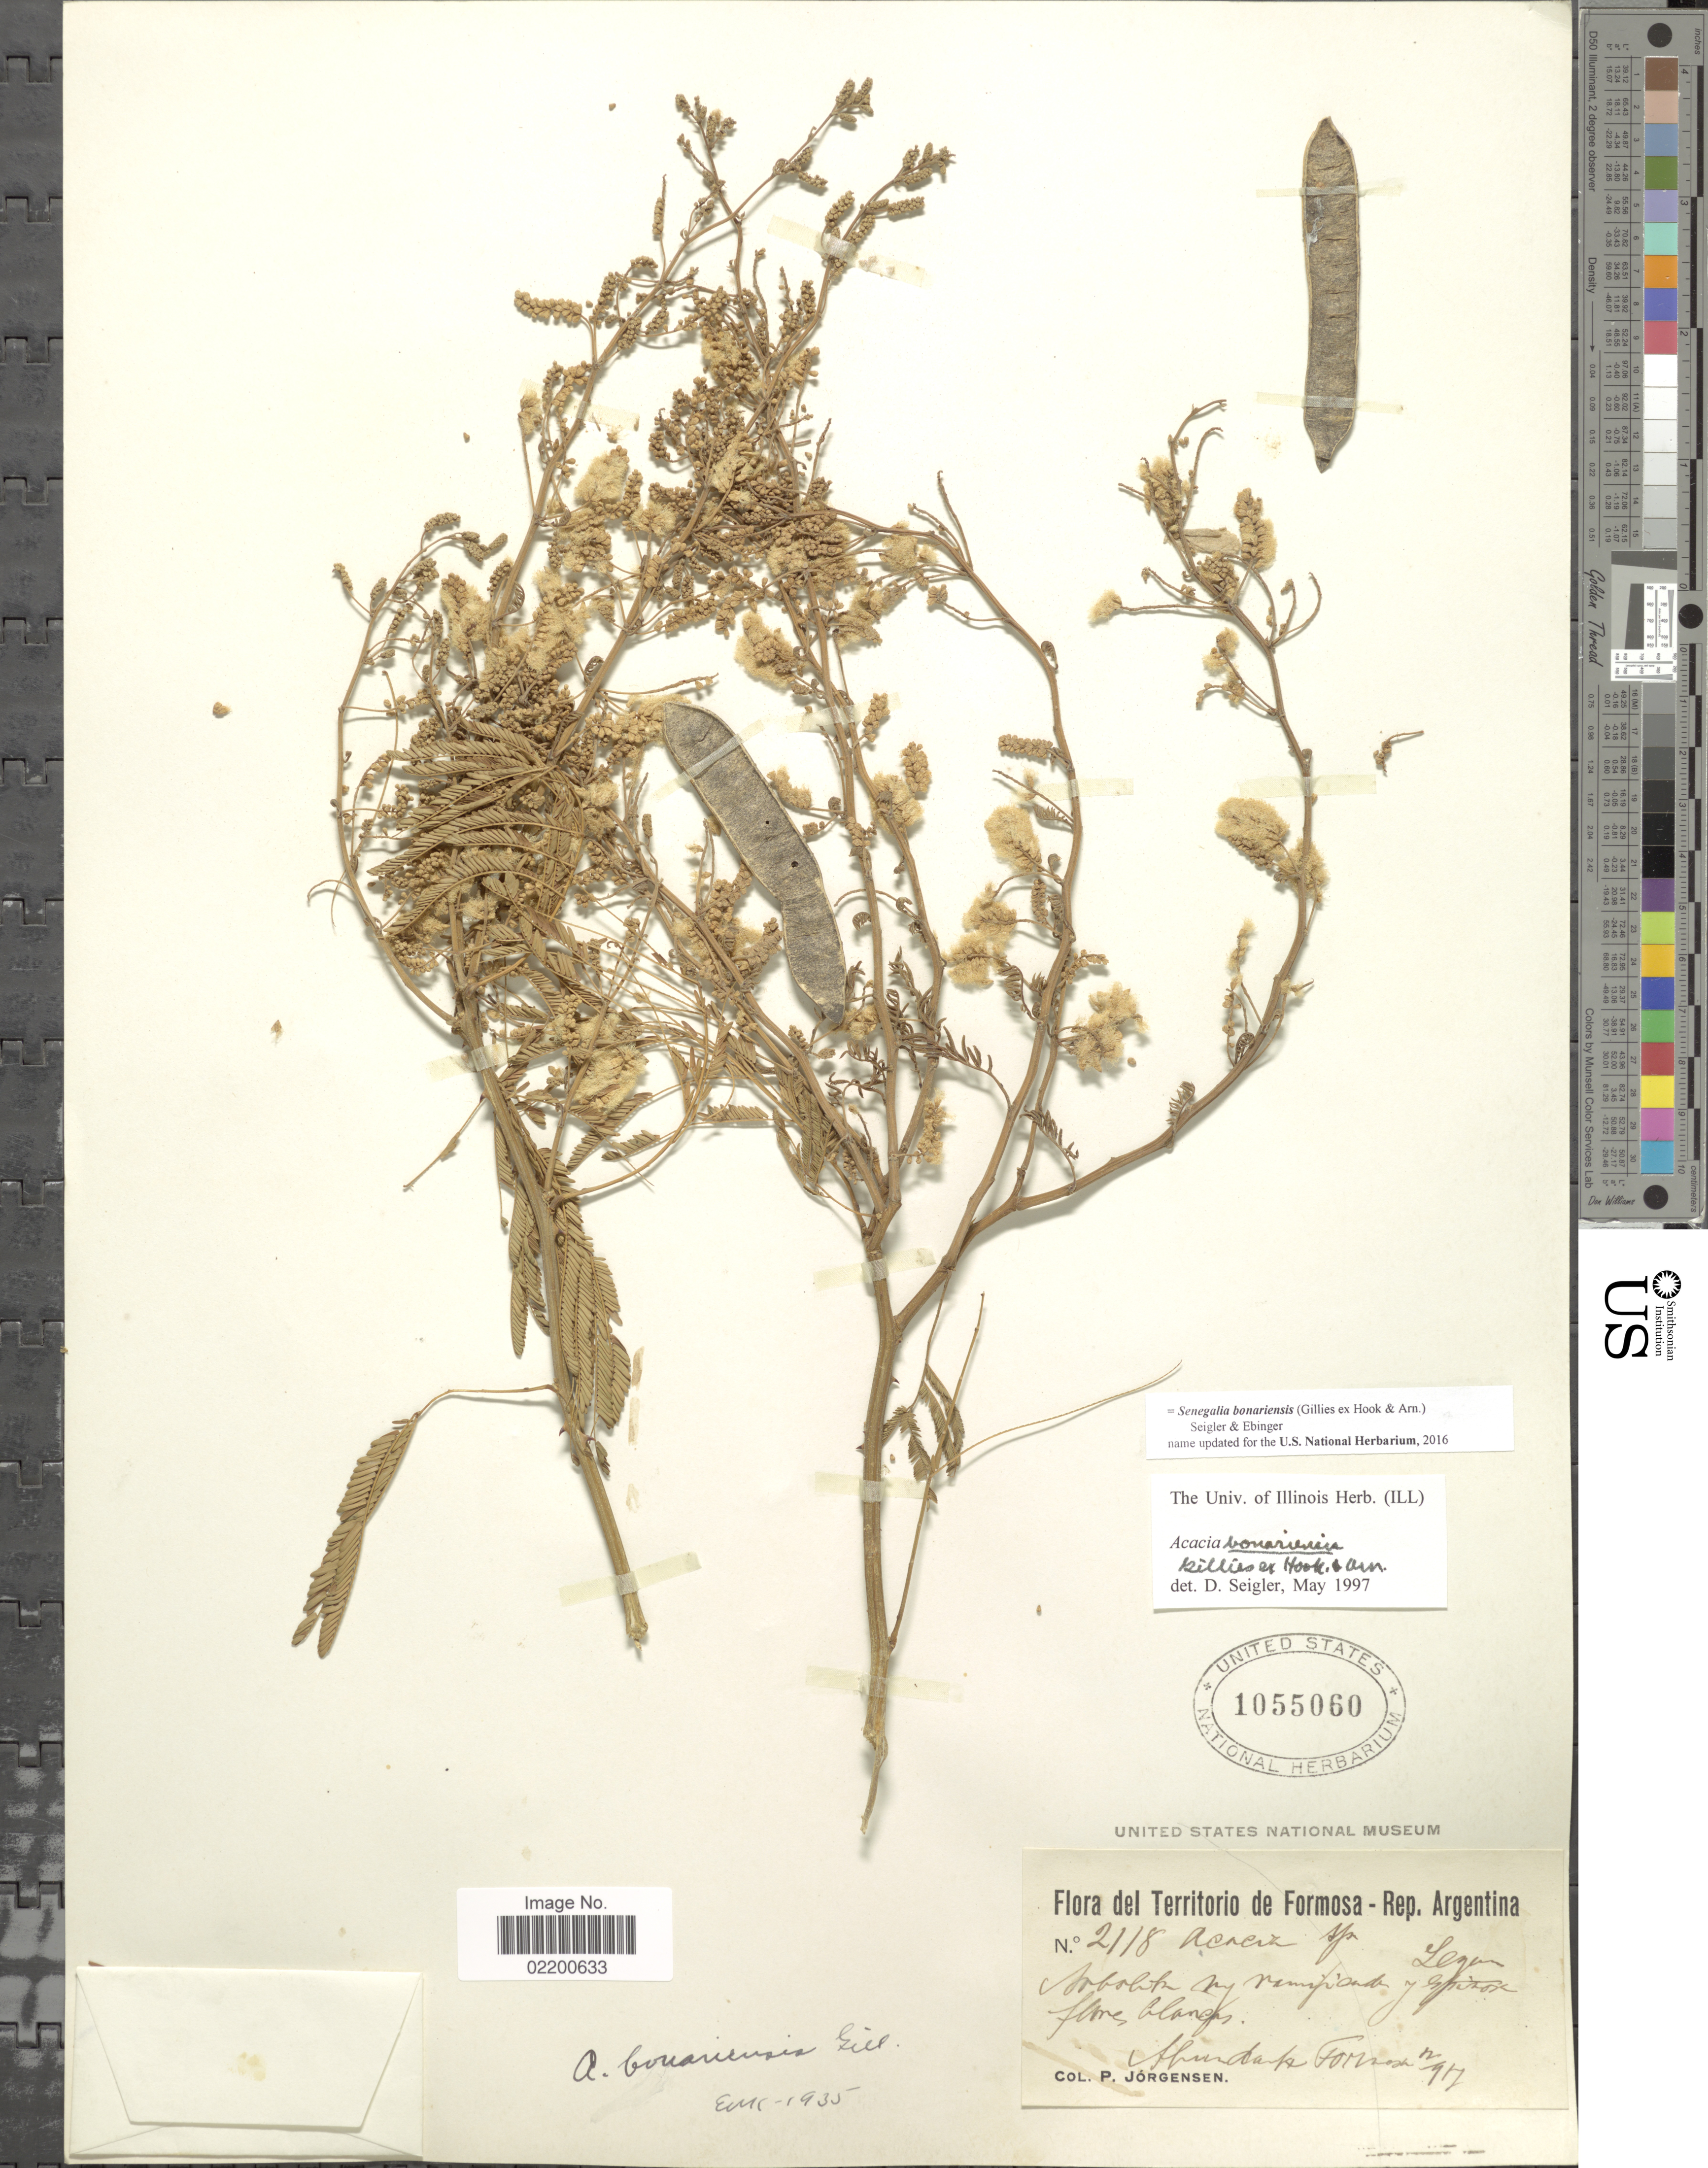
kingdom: Plantae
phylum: Tracheophyta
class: Magnoliopsida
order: Fabales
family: Fabaceae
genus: Senegalia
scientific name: Senegalia bonariensis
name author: (Gillies ex Hook. & Arn.) Seigler & Ebinger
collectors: P. Jörgensen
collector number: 2118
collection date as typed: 11-957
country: Argentina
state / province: Formosa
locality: Del Territorio de Formosa - Rep Argentina.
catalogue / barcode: US 1055060